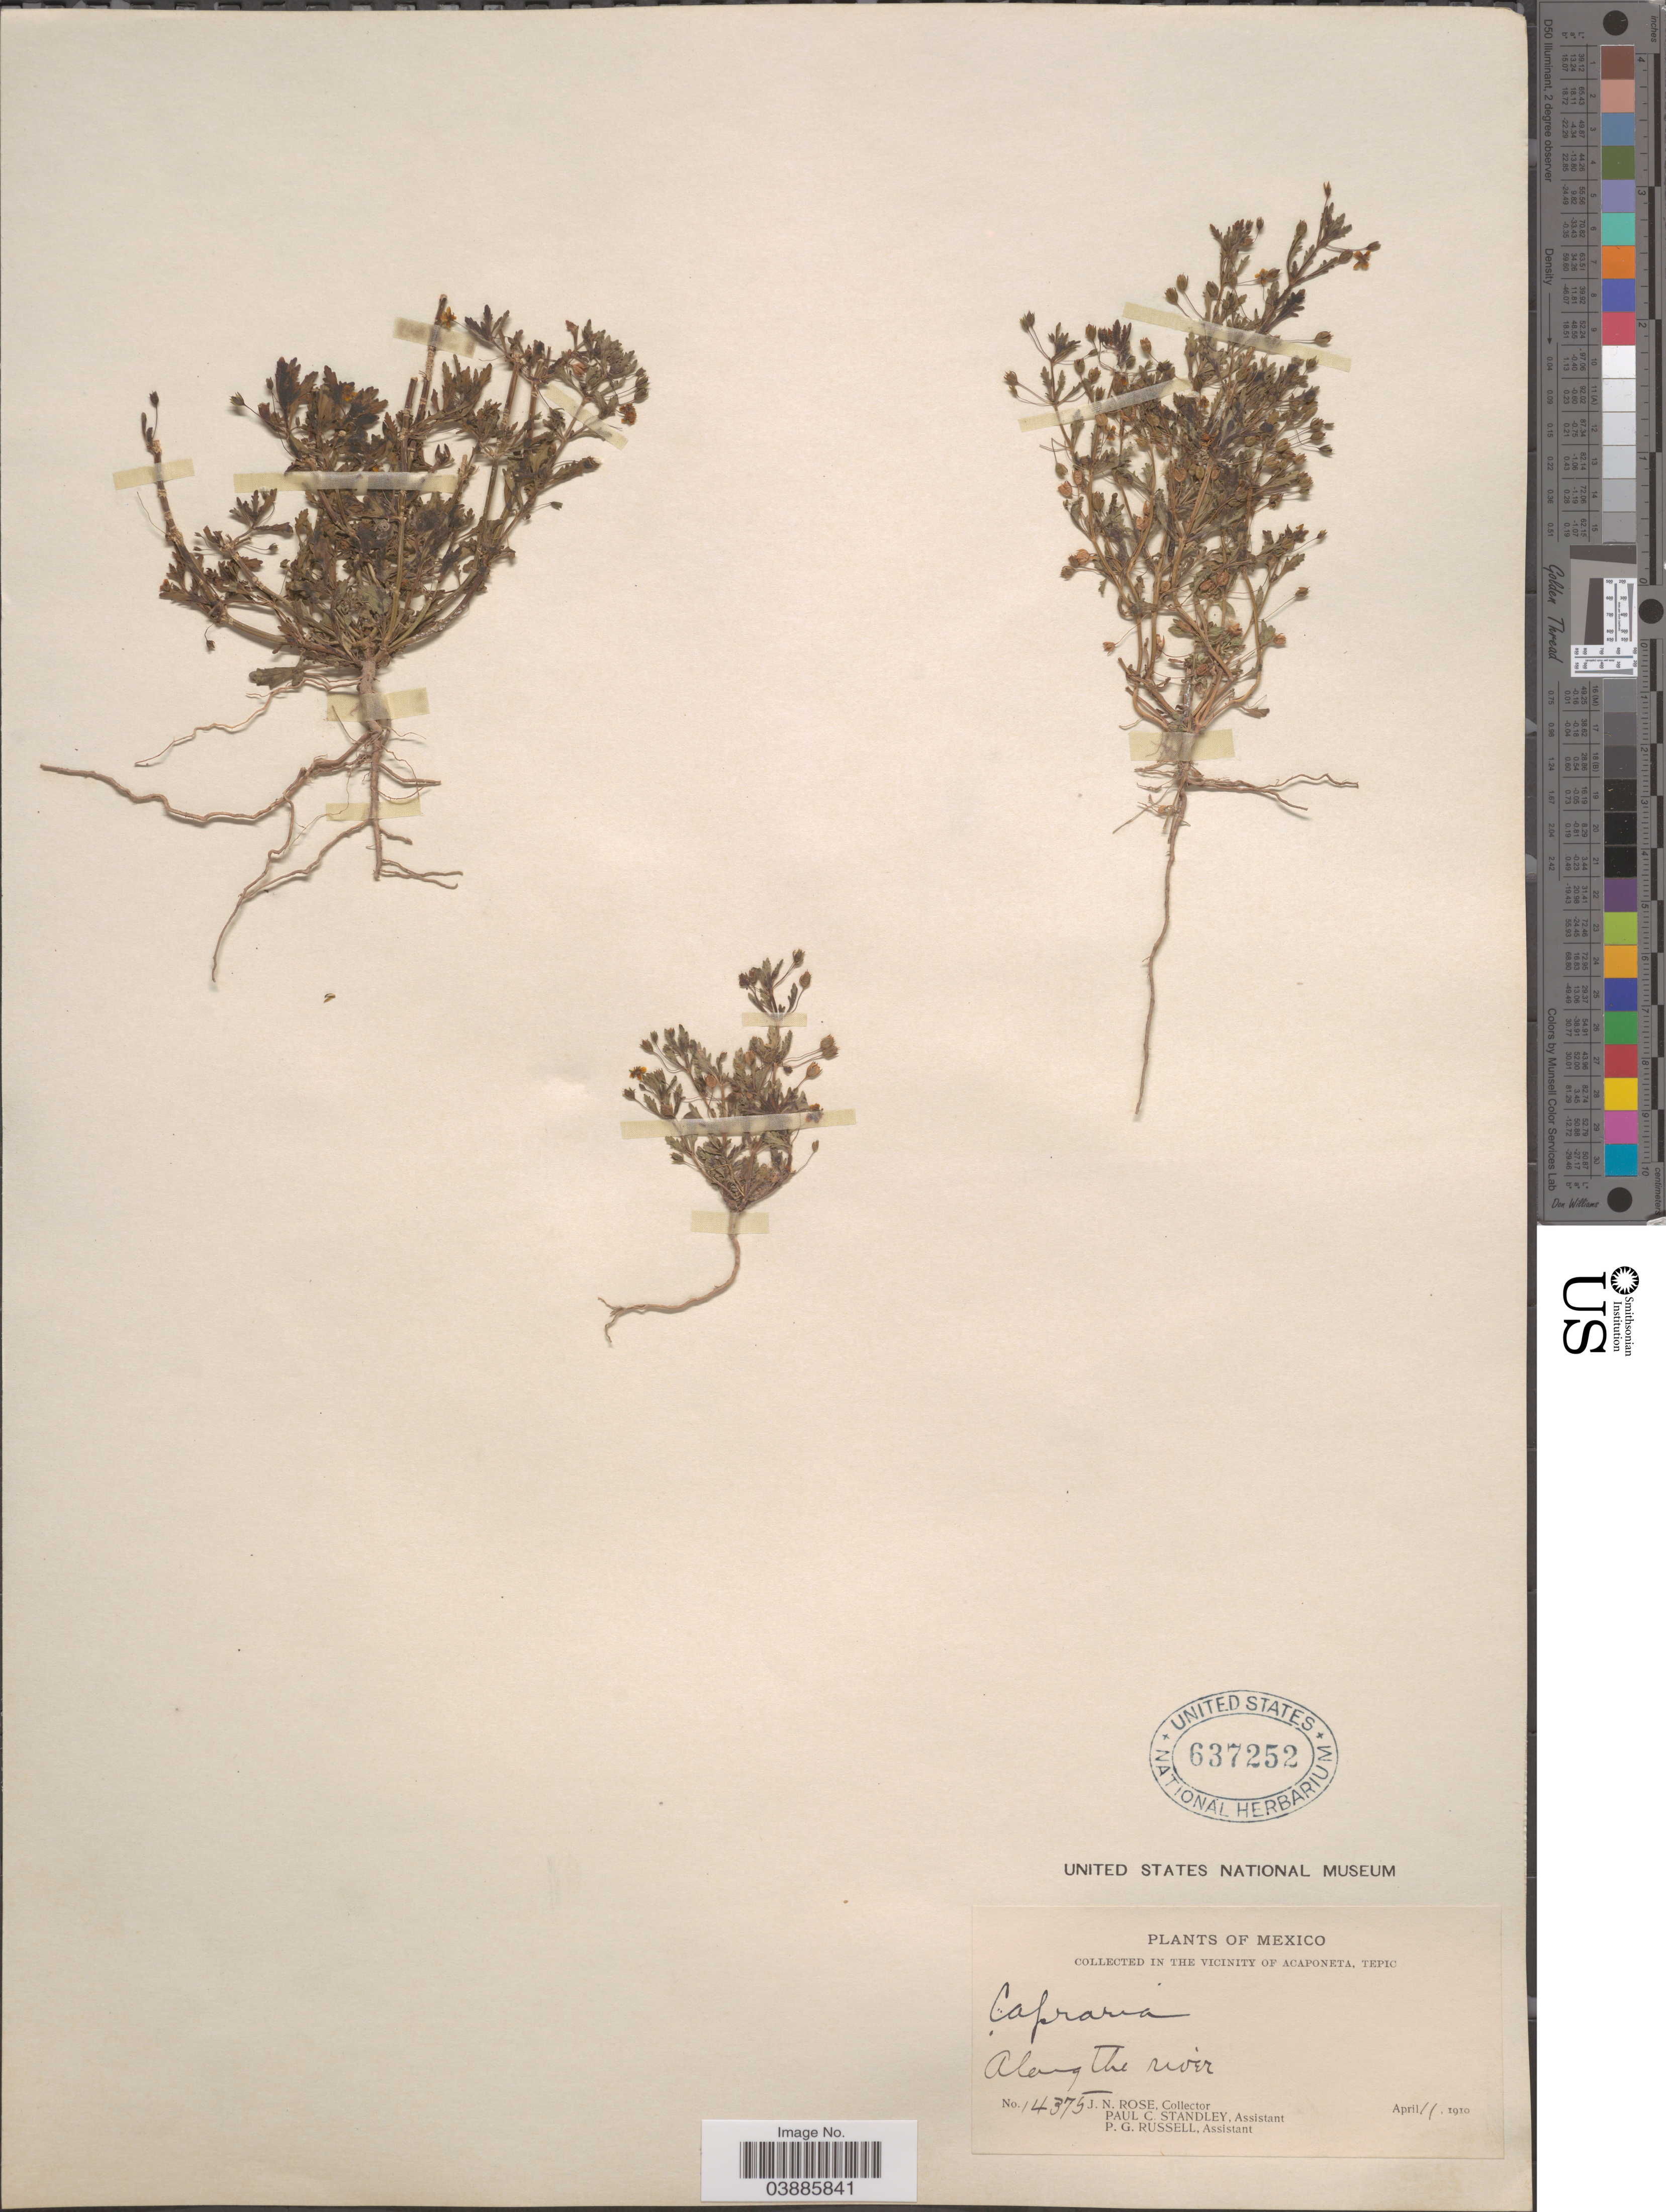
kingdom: Plantae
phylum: Tracheophyta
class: Magnoliopsida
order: Lamiales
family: Plantaginaceae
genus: Scoparia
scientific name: Scoparia annua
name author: Cham. ex Schltdl.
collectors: J. N. Rose, P. C. Standley & P. G. Russell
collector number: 14375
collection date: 1910-04-11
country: Mexico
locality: In the vicinity of Acaponeta, Tepic. Along the river.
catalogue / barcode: US 637252